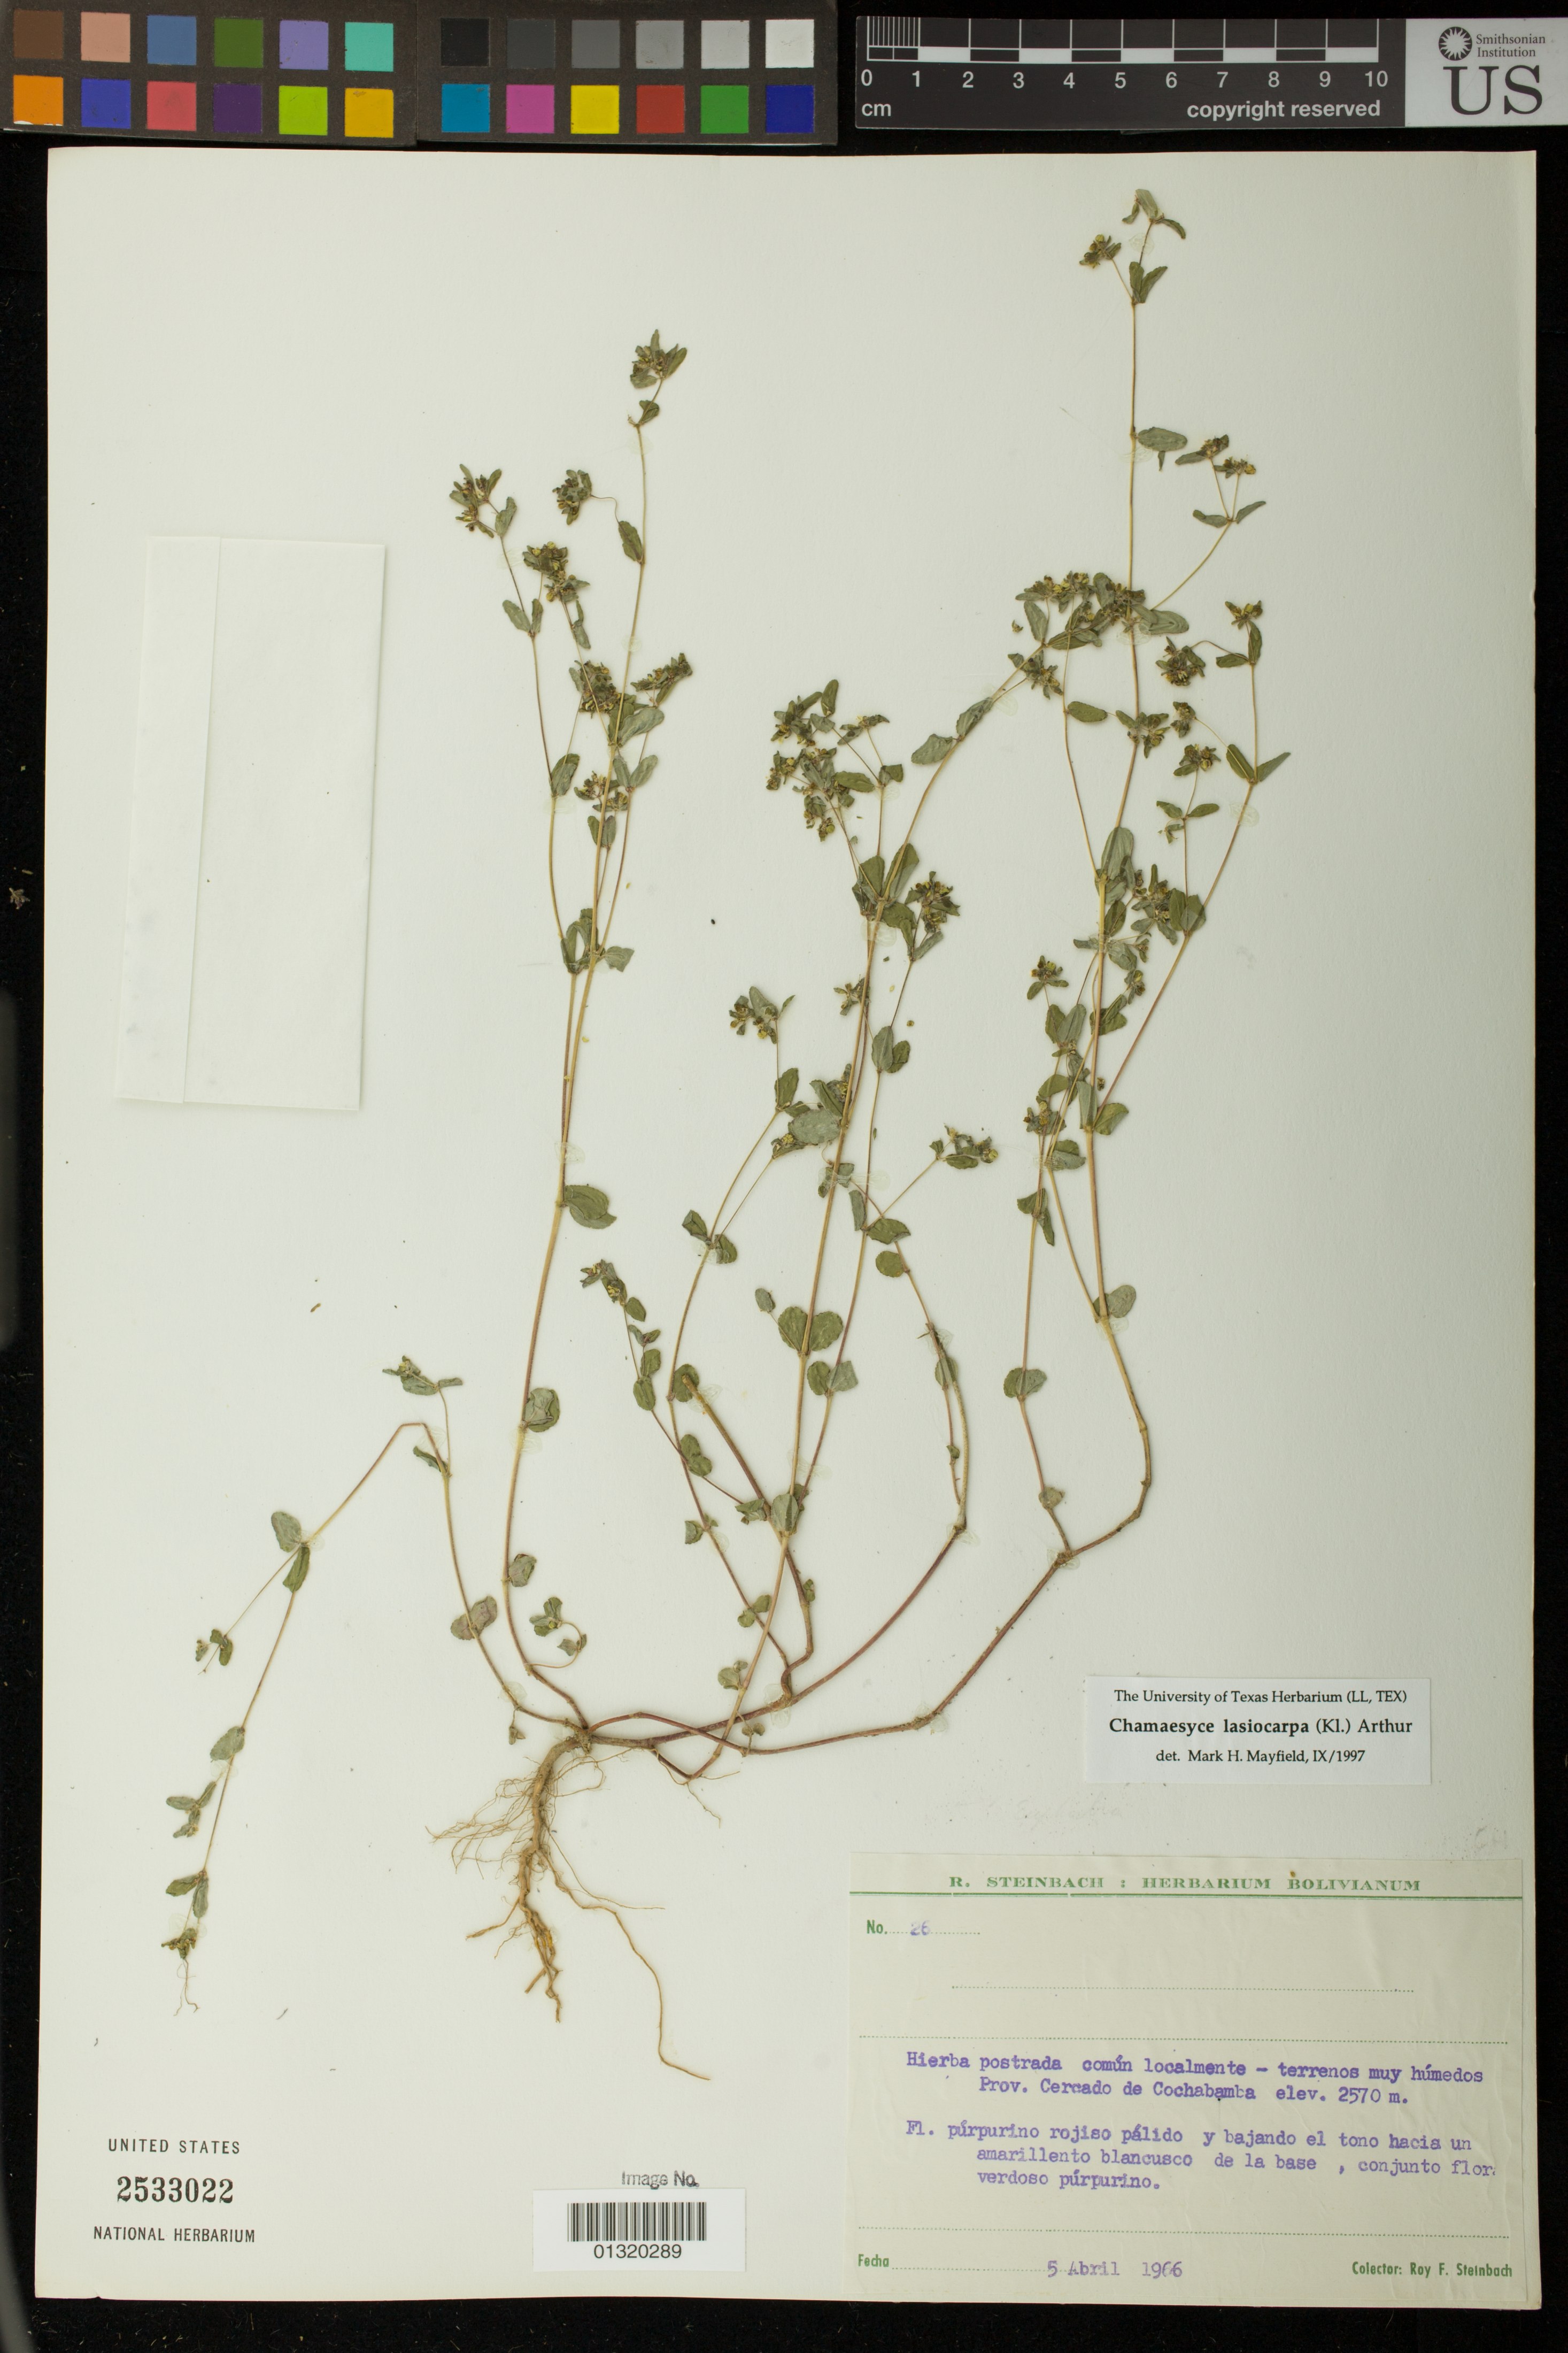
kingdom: Plantae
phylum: Tracheophyta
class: Magnoliopsida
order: Malpighiales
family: Euphorbiaceae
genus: Euphorbia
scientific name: Euphorbia lasiocarpa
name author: Klotzsch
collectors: R. F. Steinbach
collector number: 26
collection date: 1966-04-05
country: Bolivia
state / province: Cochabamba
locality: Prov. Cercado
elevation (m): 2570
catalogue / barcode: US 2533022